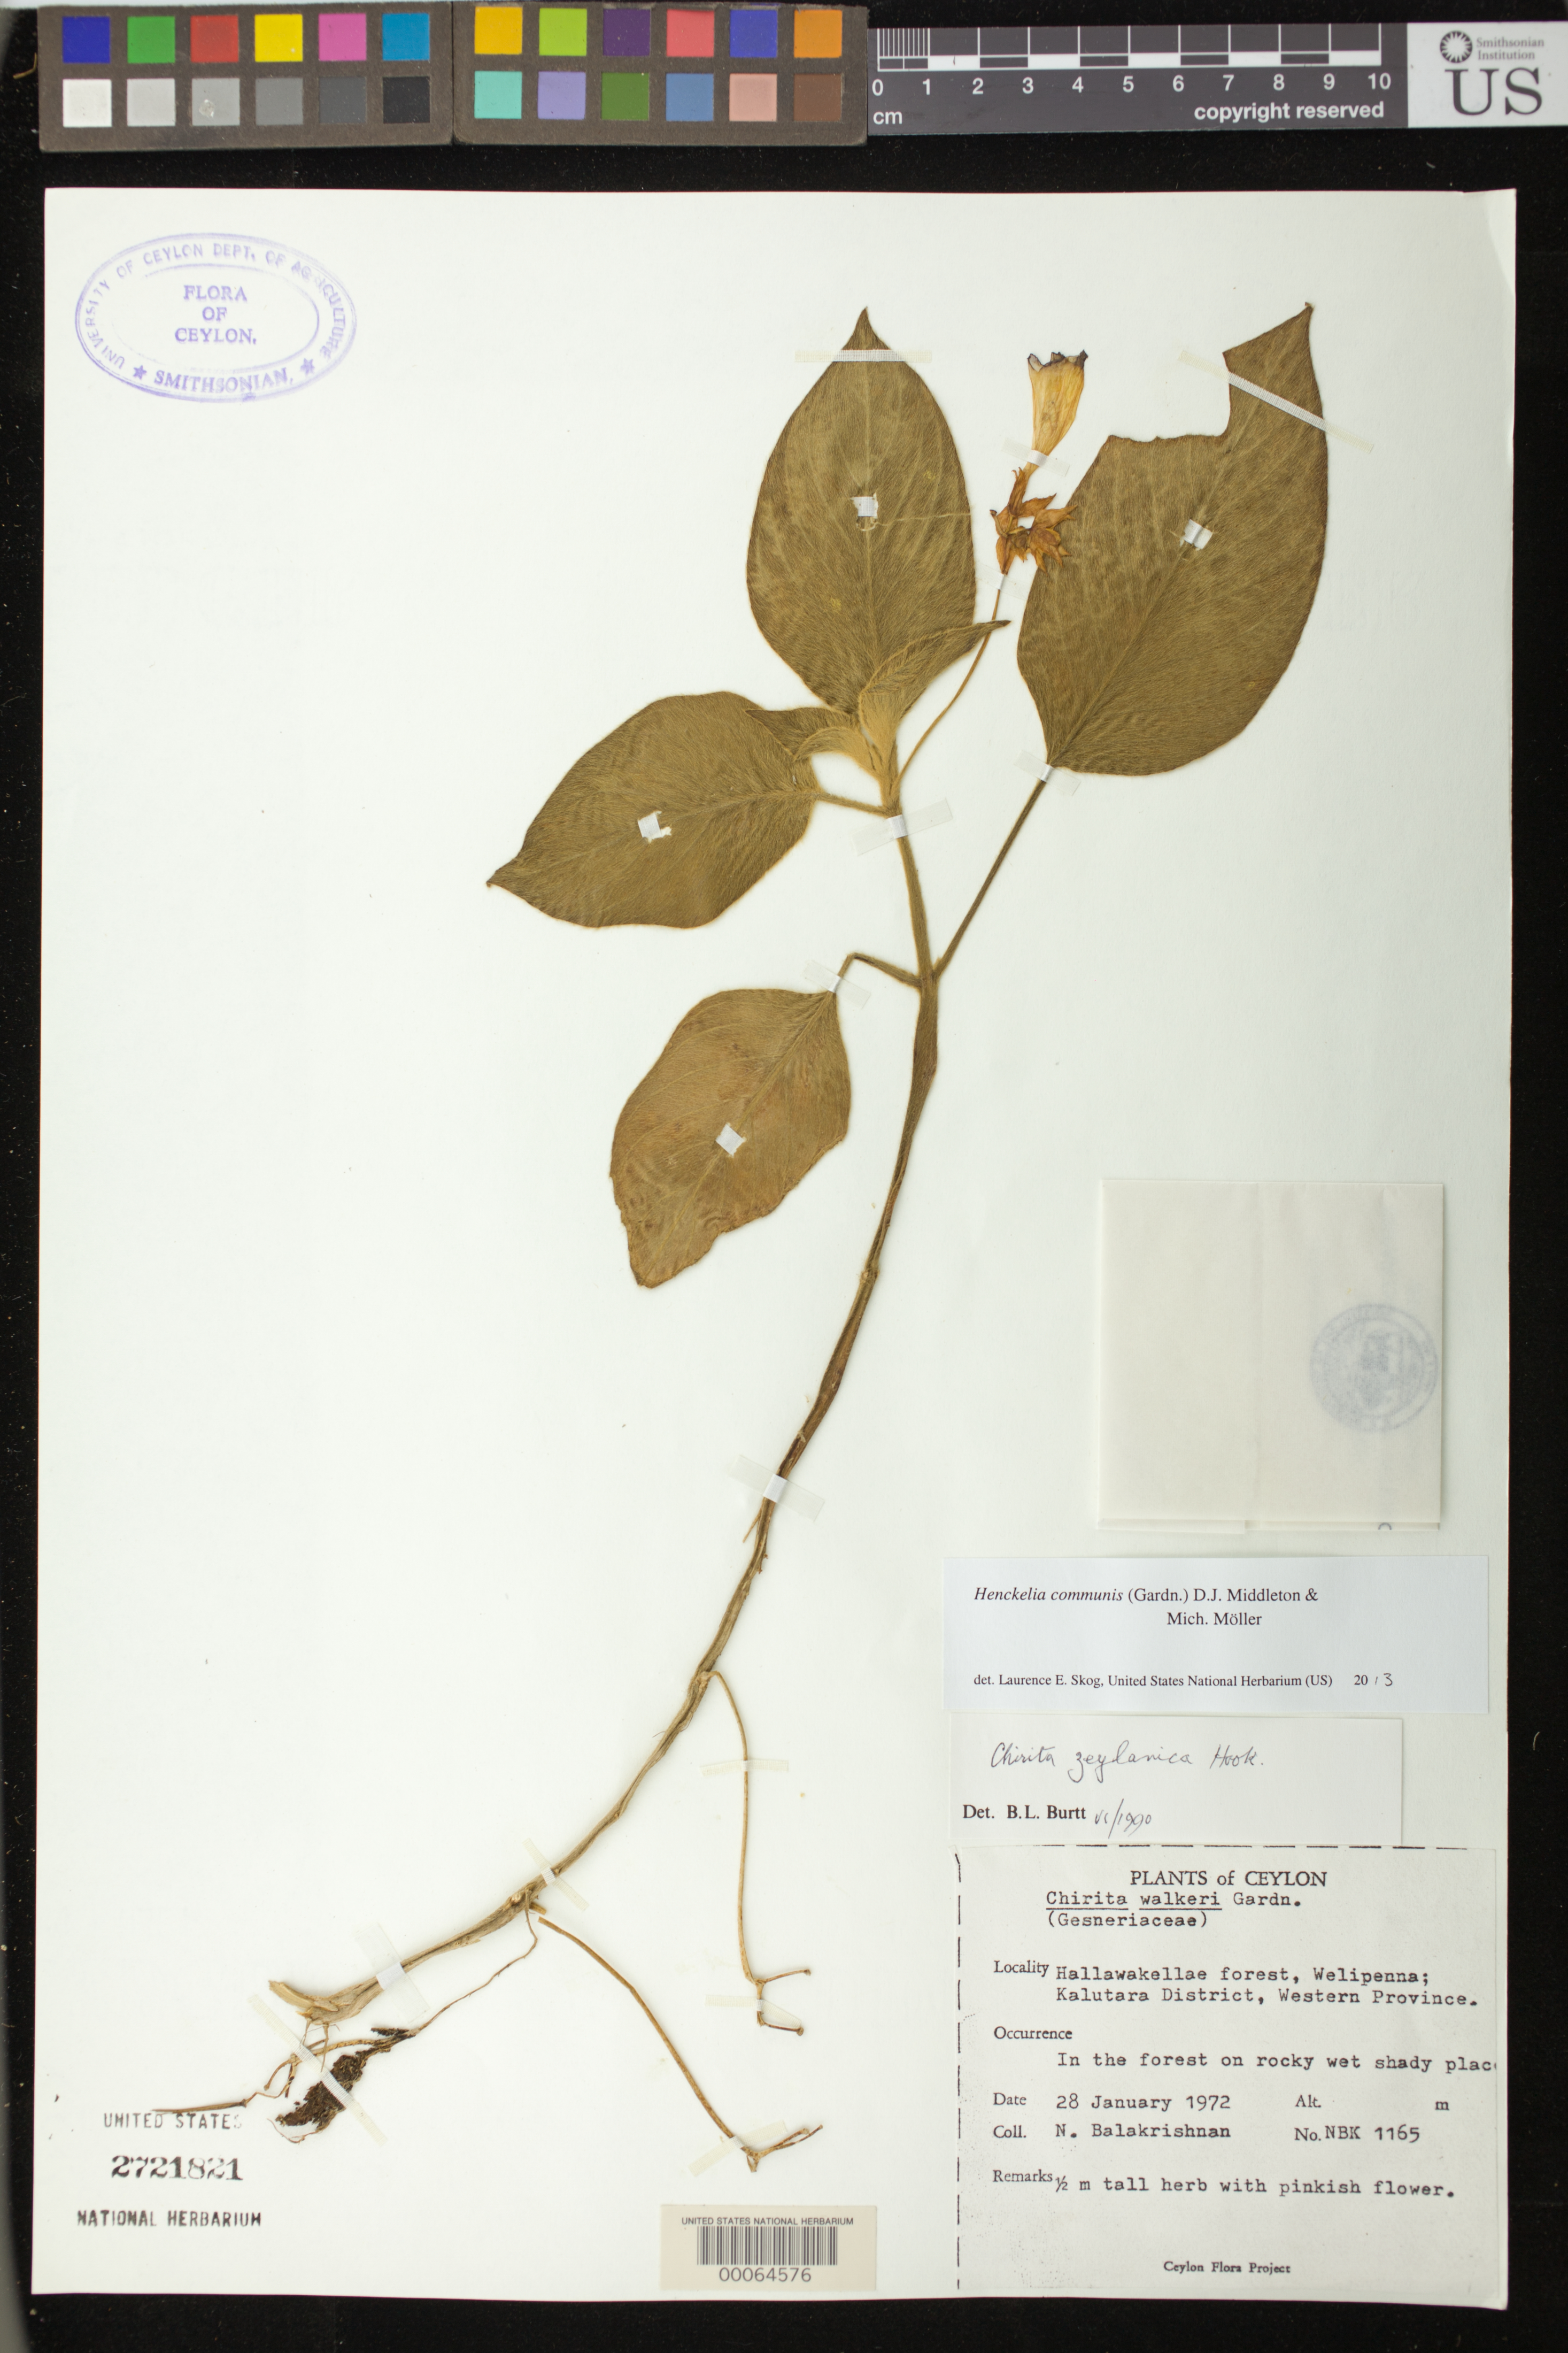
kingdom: Plantae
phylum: Tracheophyta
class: Magnoliopsida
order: Lamiales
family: Gesneriaceae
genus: Henckelia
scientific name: Henckelia communis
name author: (Gardner) D.J. Middleton & Mich. Möller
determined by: Skog, Laurence E.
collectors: N. Balakrishnan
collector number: NBK 1165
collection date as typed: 28 Jan 1972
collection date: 1972-01-28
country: Sri Lanka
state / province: Western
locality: Kalutara dist., Hallawakellae forest, welipenna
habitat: In the forest on rocky wet shady place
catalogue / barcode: US 2721821